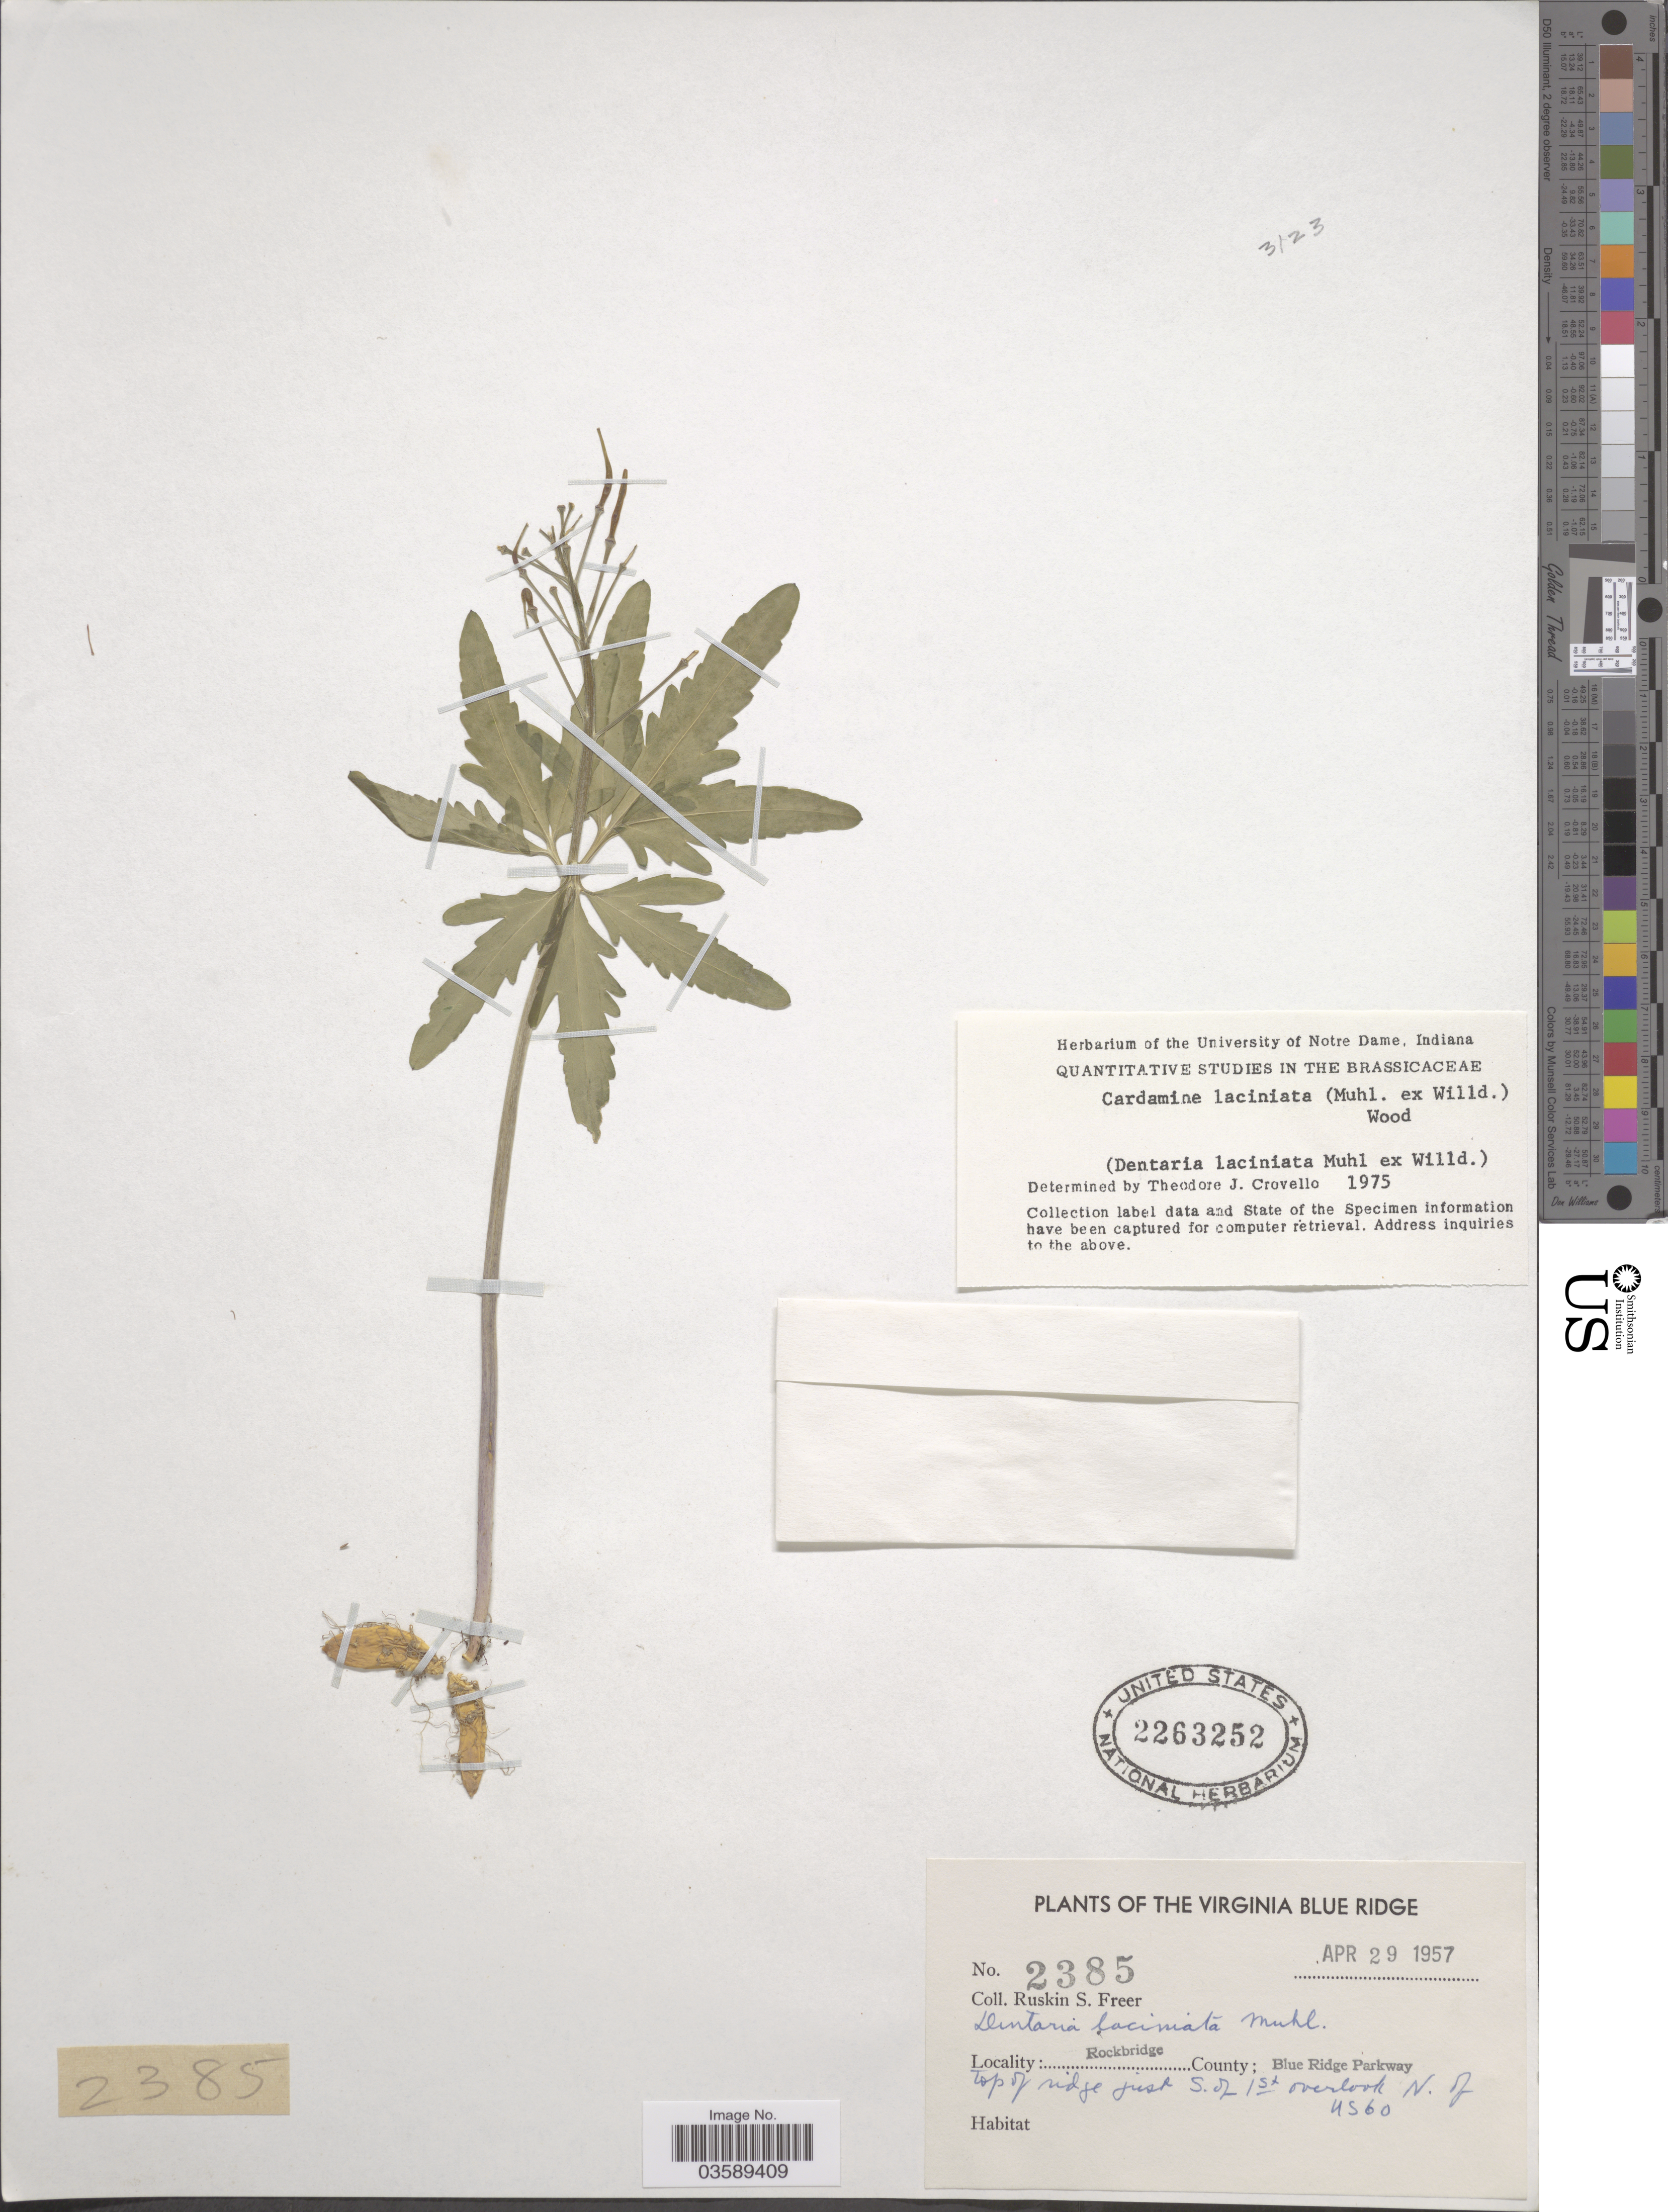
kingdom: Plantae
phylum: Tracheophyta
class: Magnoliopsida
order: Brassicales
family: Brassicaceae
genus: Cardamine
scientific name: Cardamine laciniata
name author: (Hook.) Steud.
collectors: R. Freer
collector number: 2385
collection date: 1957-04-29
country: United States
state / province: Virginia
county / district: Rockbridge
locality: Virginia Blue Ridge. Rockbridge County; Blue Ridge Parkway.Top of ridge just S. of 1st overlook N. of US60.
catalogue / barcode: US 2263252